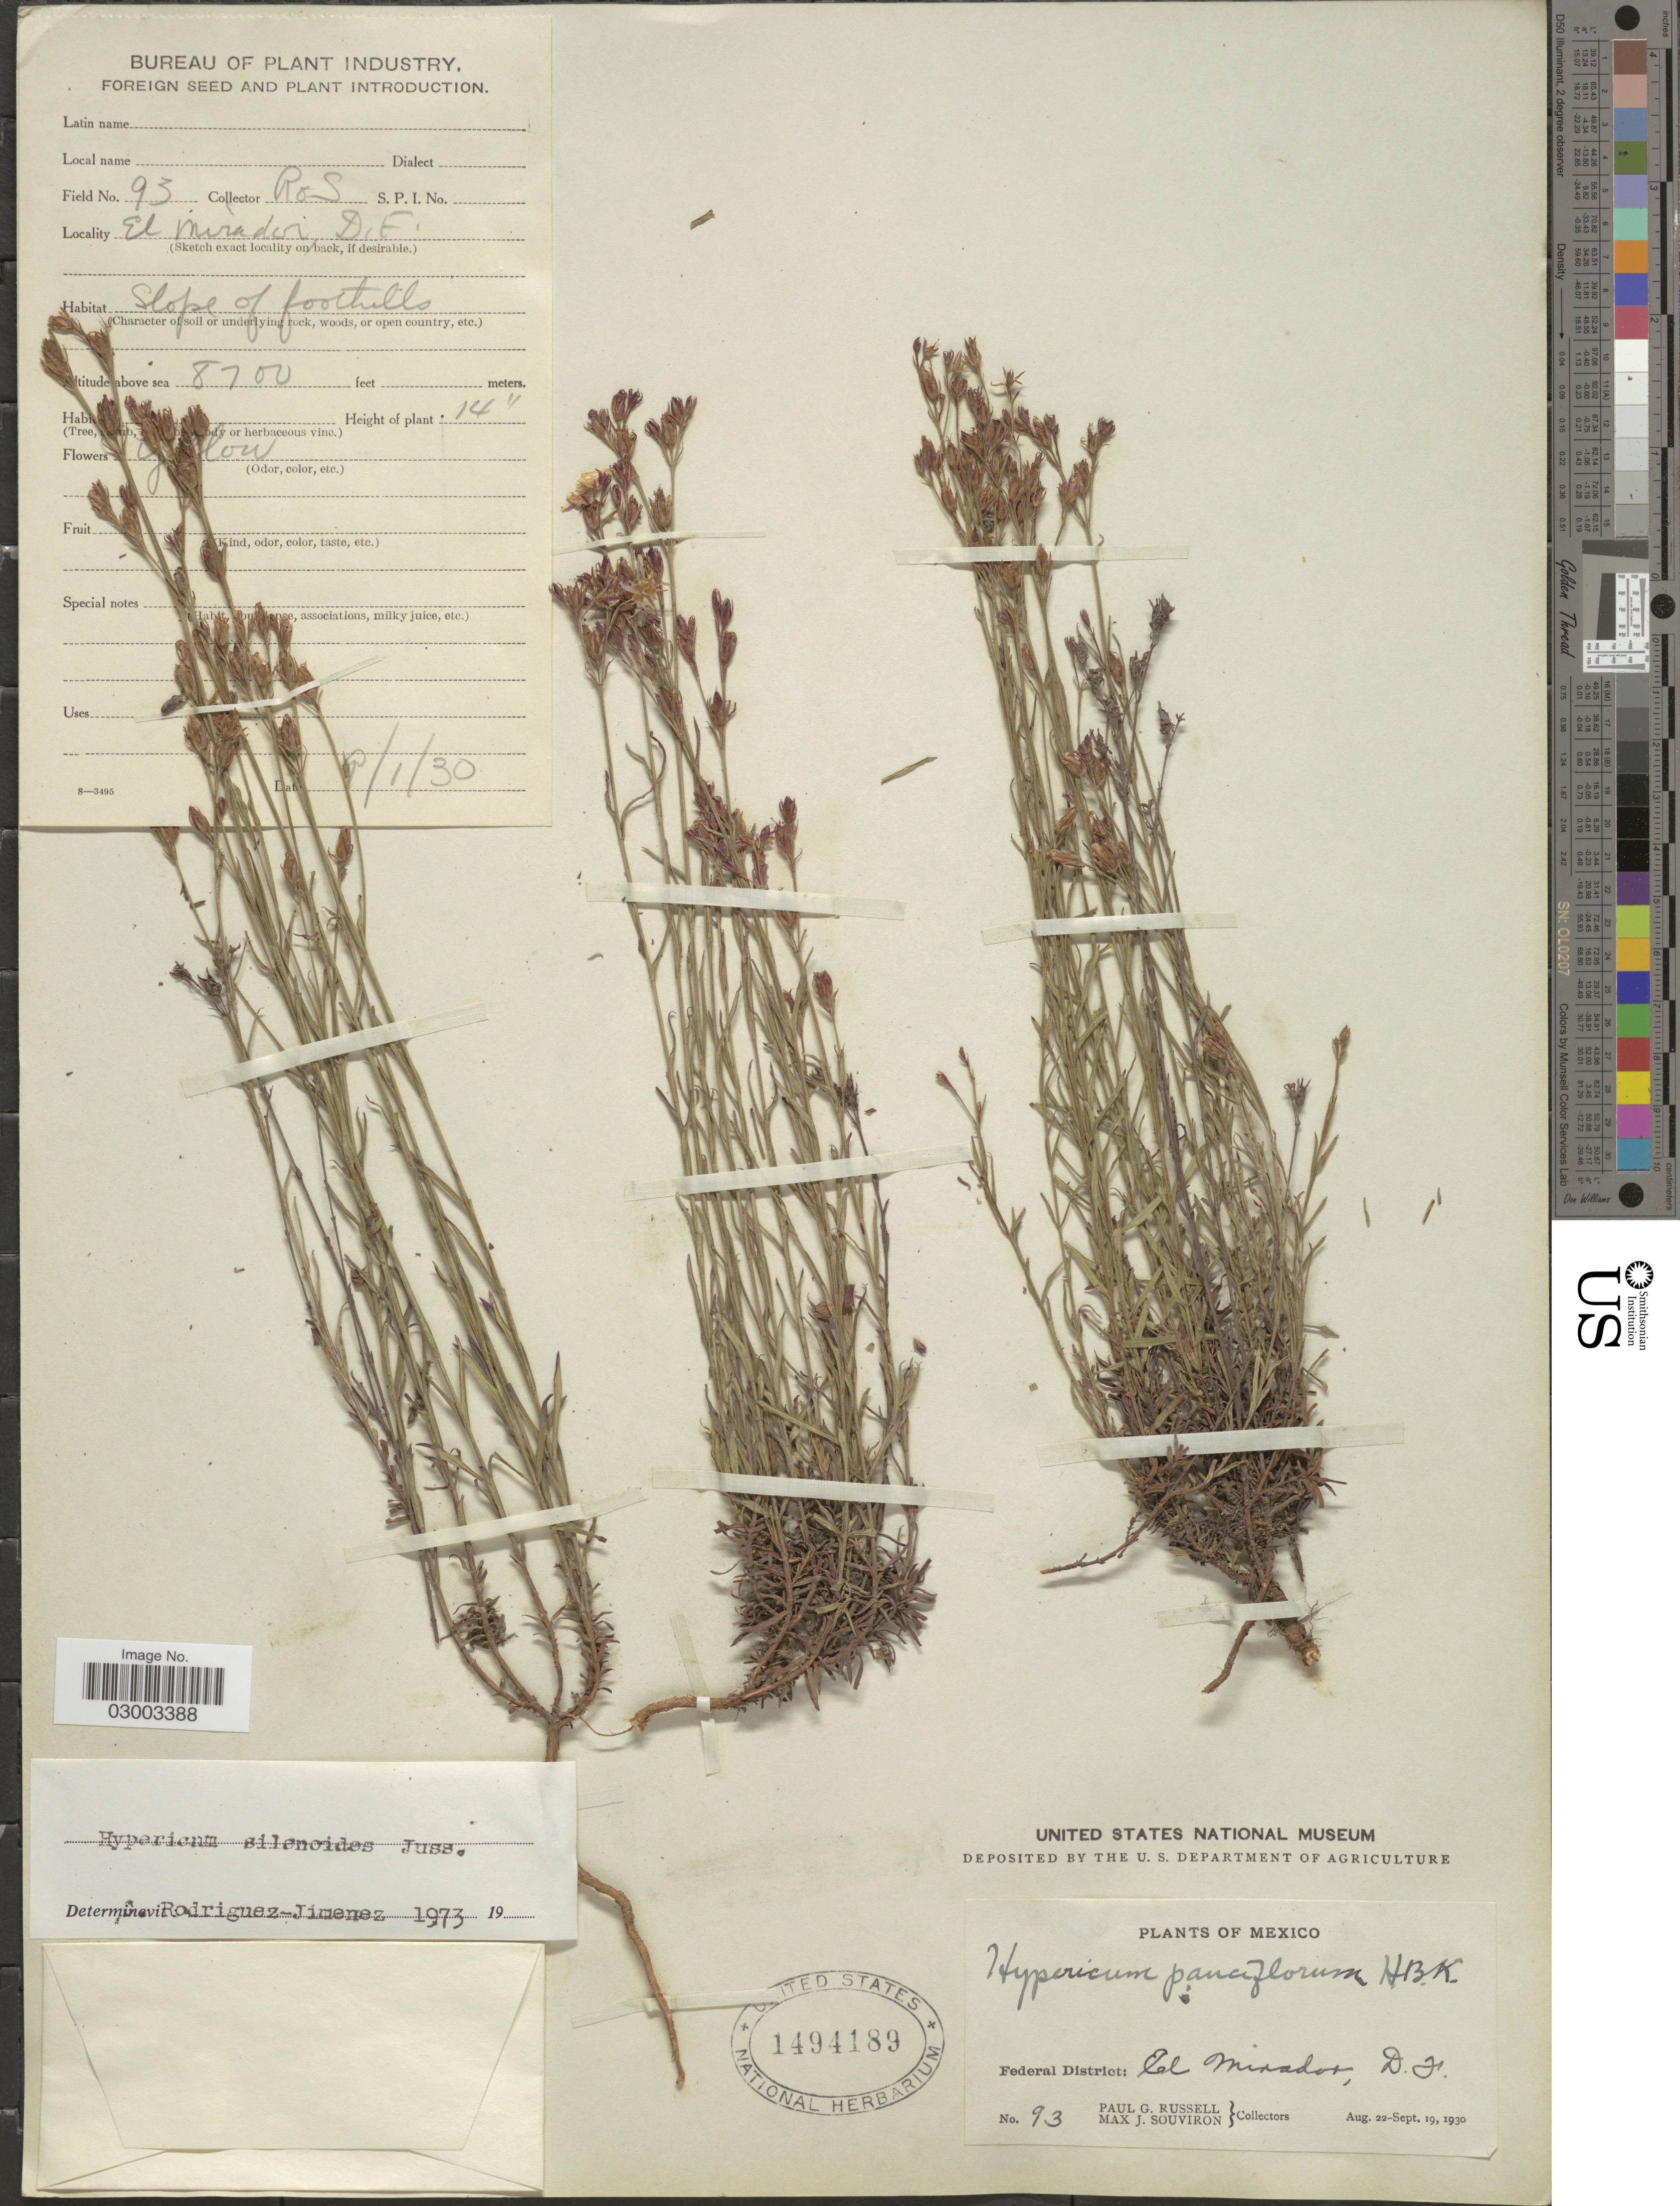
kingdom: Plantae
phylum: Tracheophyta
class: Magnoliopsida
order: Malpighiales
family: Hypericaceae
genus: Hypericum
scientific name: Hypericum silenoides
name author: Juss.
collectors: P. G. Russell & M. J. Souviron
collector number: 93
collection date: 1930-09-01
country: Mexico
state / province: Distrito Federal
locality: Federal District: El Mirador, D.F.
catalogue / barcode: US 1494189